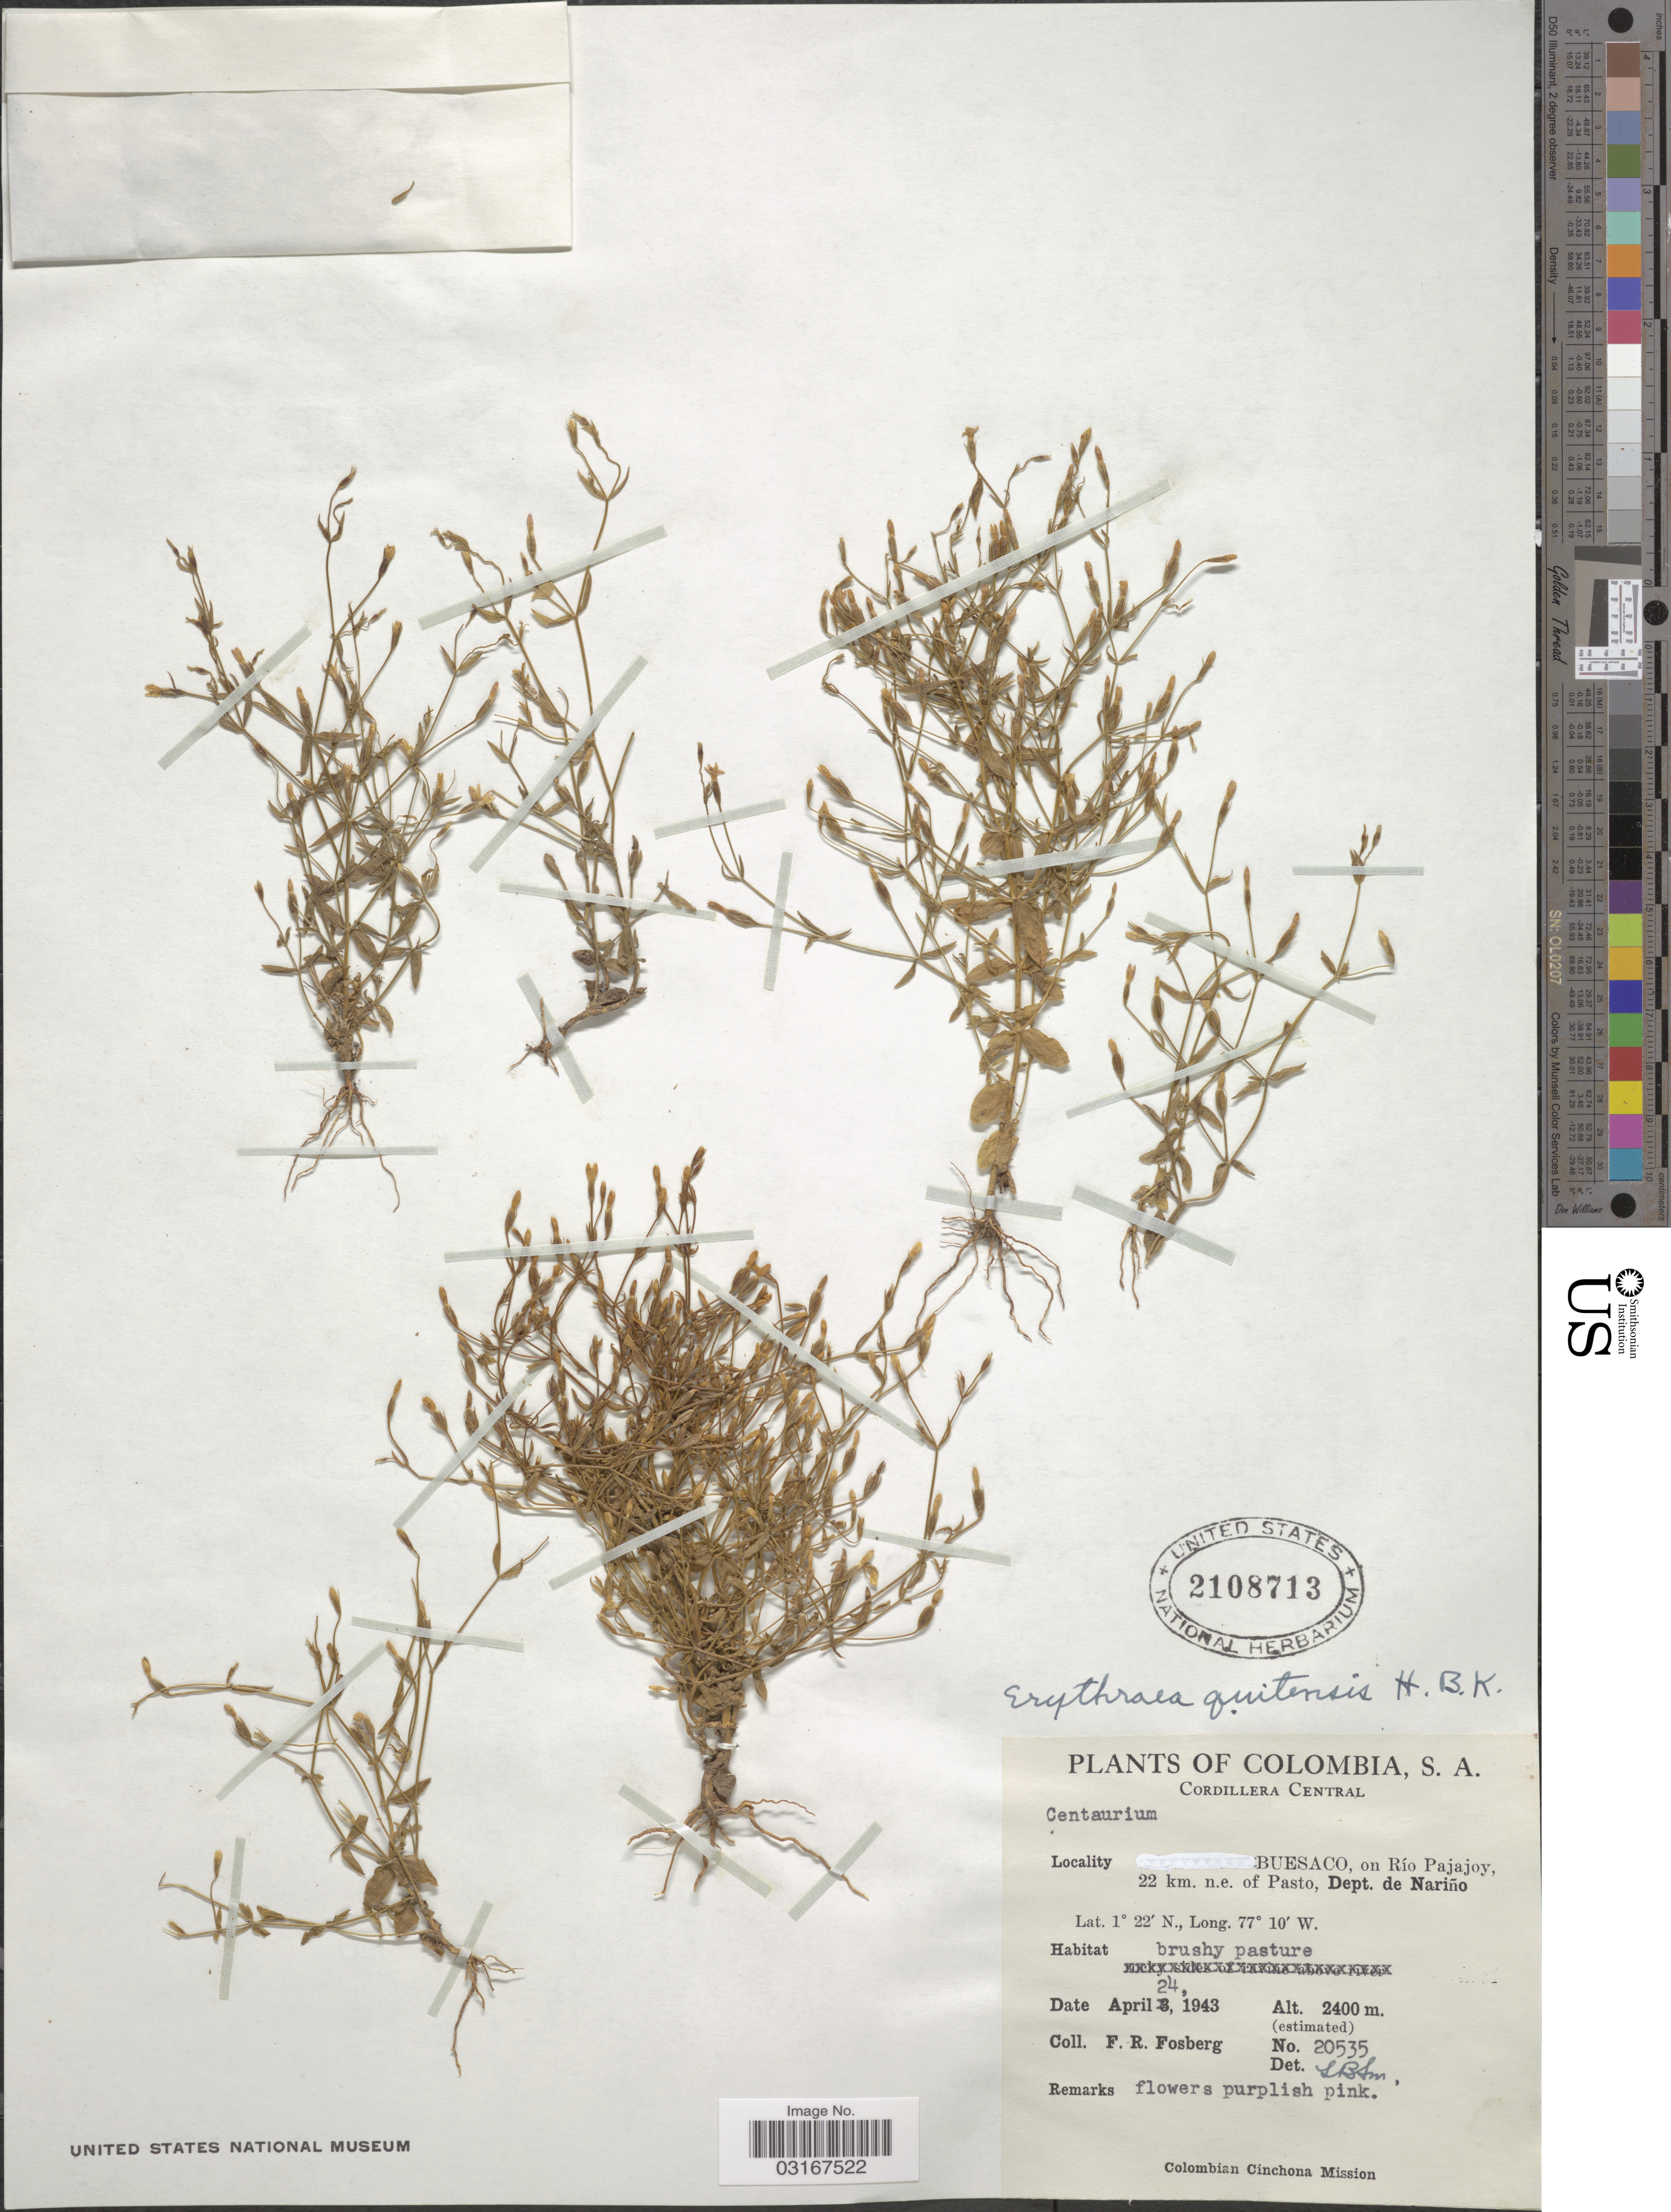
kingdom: Plantae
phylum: Tracheophyta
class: Magnoliopsida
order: Gentianales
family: Gentianaceae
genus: Centaurium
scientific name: Centaurium quitense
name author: (Kunth) B.L. Rob.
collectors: F. R. Fosberg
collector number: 20535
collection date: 1943-04-24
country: Colombia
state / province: Nariño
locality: Cordillera Central. Buesaco, on Río Pajajoy, 22 km. n.e. of Pasto, Dept. de Nariño.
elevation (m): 2400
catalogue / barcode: US 2108713